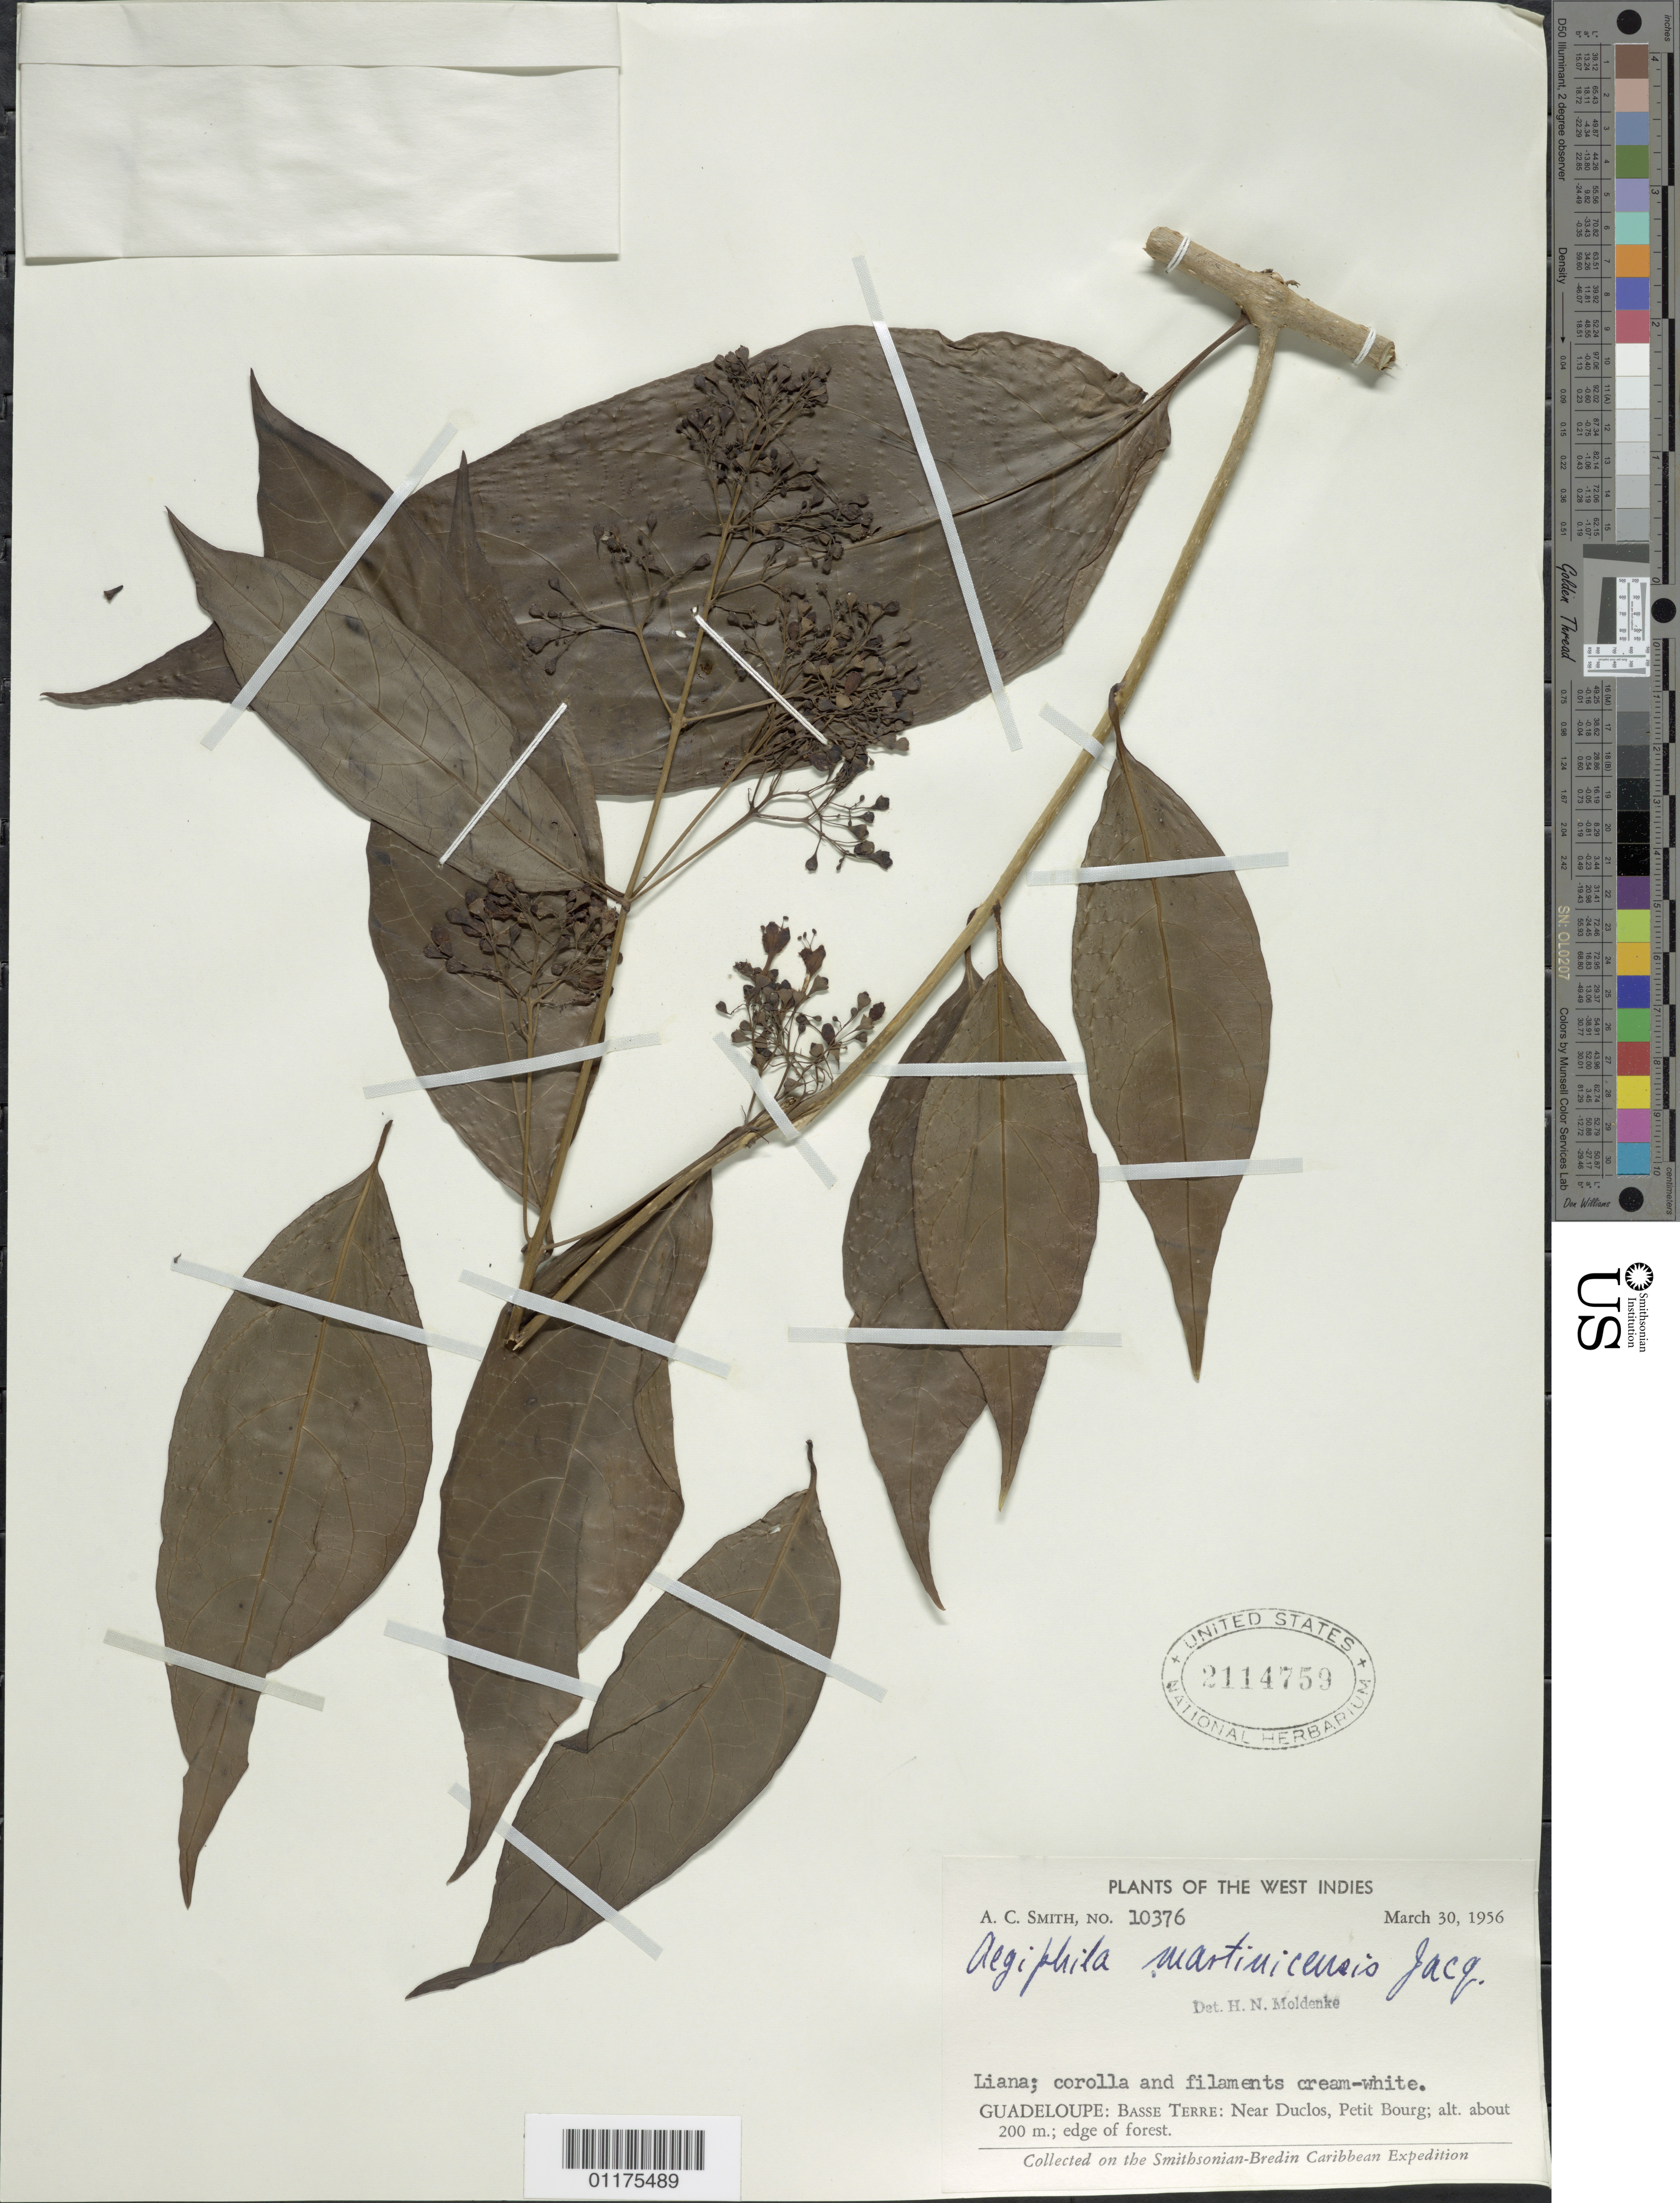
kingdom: Plantae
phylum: Tracheophyta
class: Magnoliopsida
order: Lamiales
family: Lamiaceae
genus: Aegiphila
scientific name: Aegiphila martinicensis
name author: Jacq.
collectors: H. N. Moldenke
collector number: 10376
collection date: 1956-03-30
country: Guadeloupe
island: Basse-Terre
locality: Near Duclos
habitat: Edge of forest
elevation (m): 200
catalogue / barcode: US 2114759